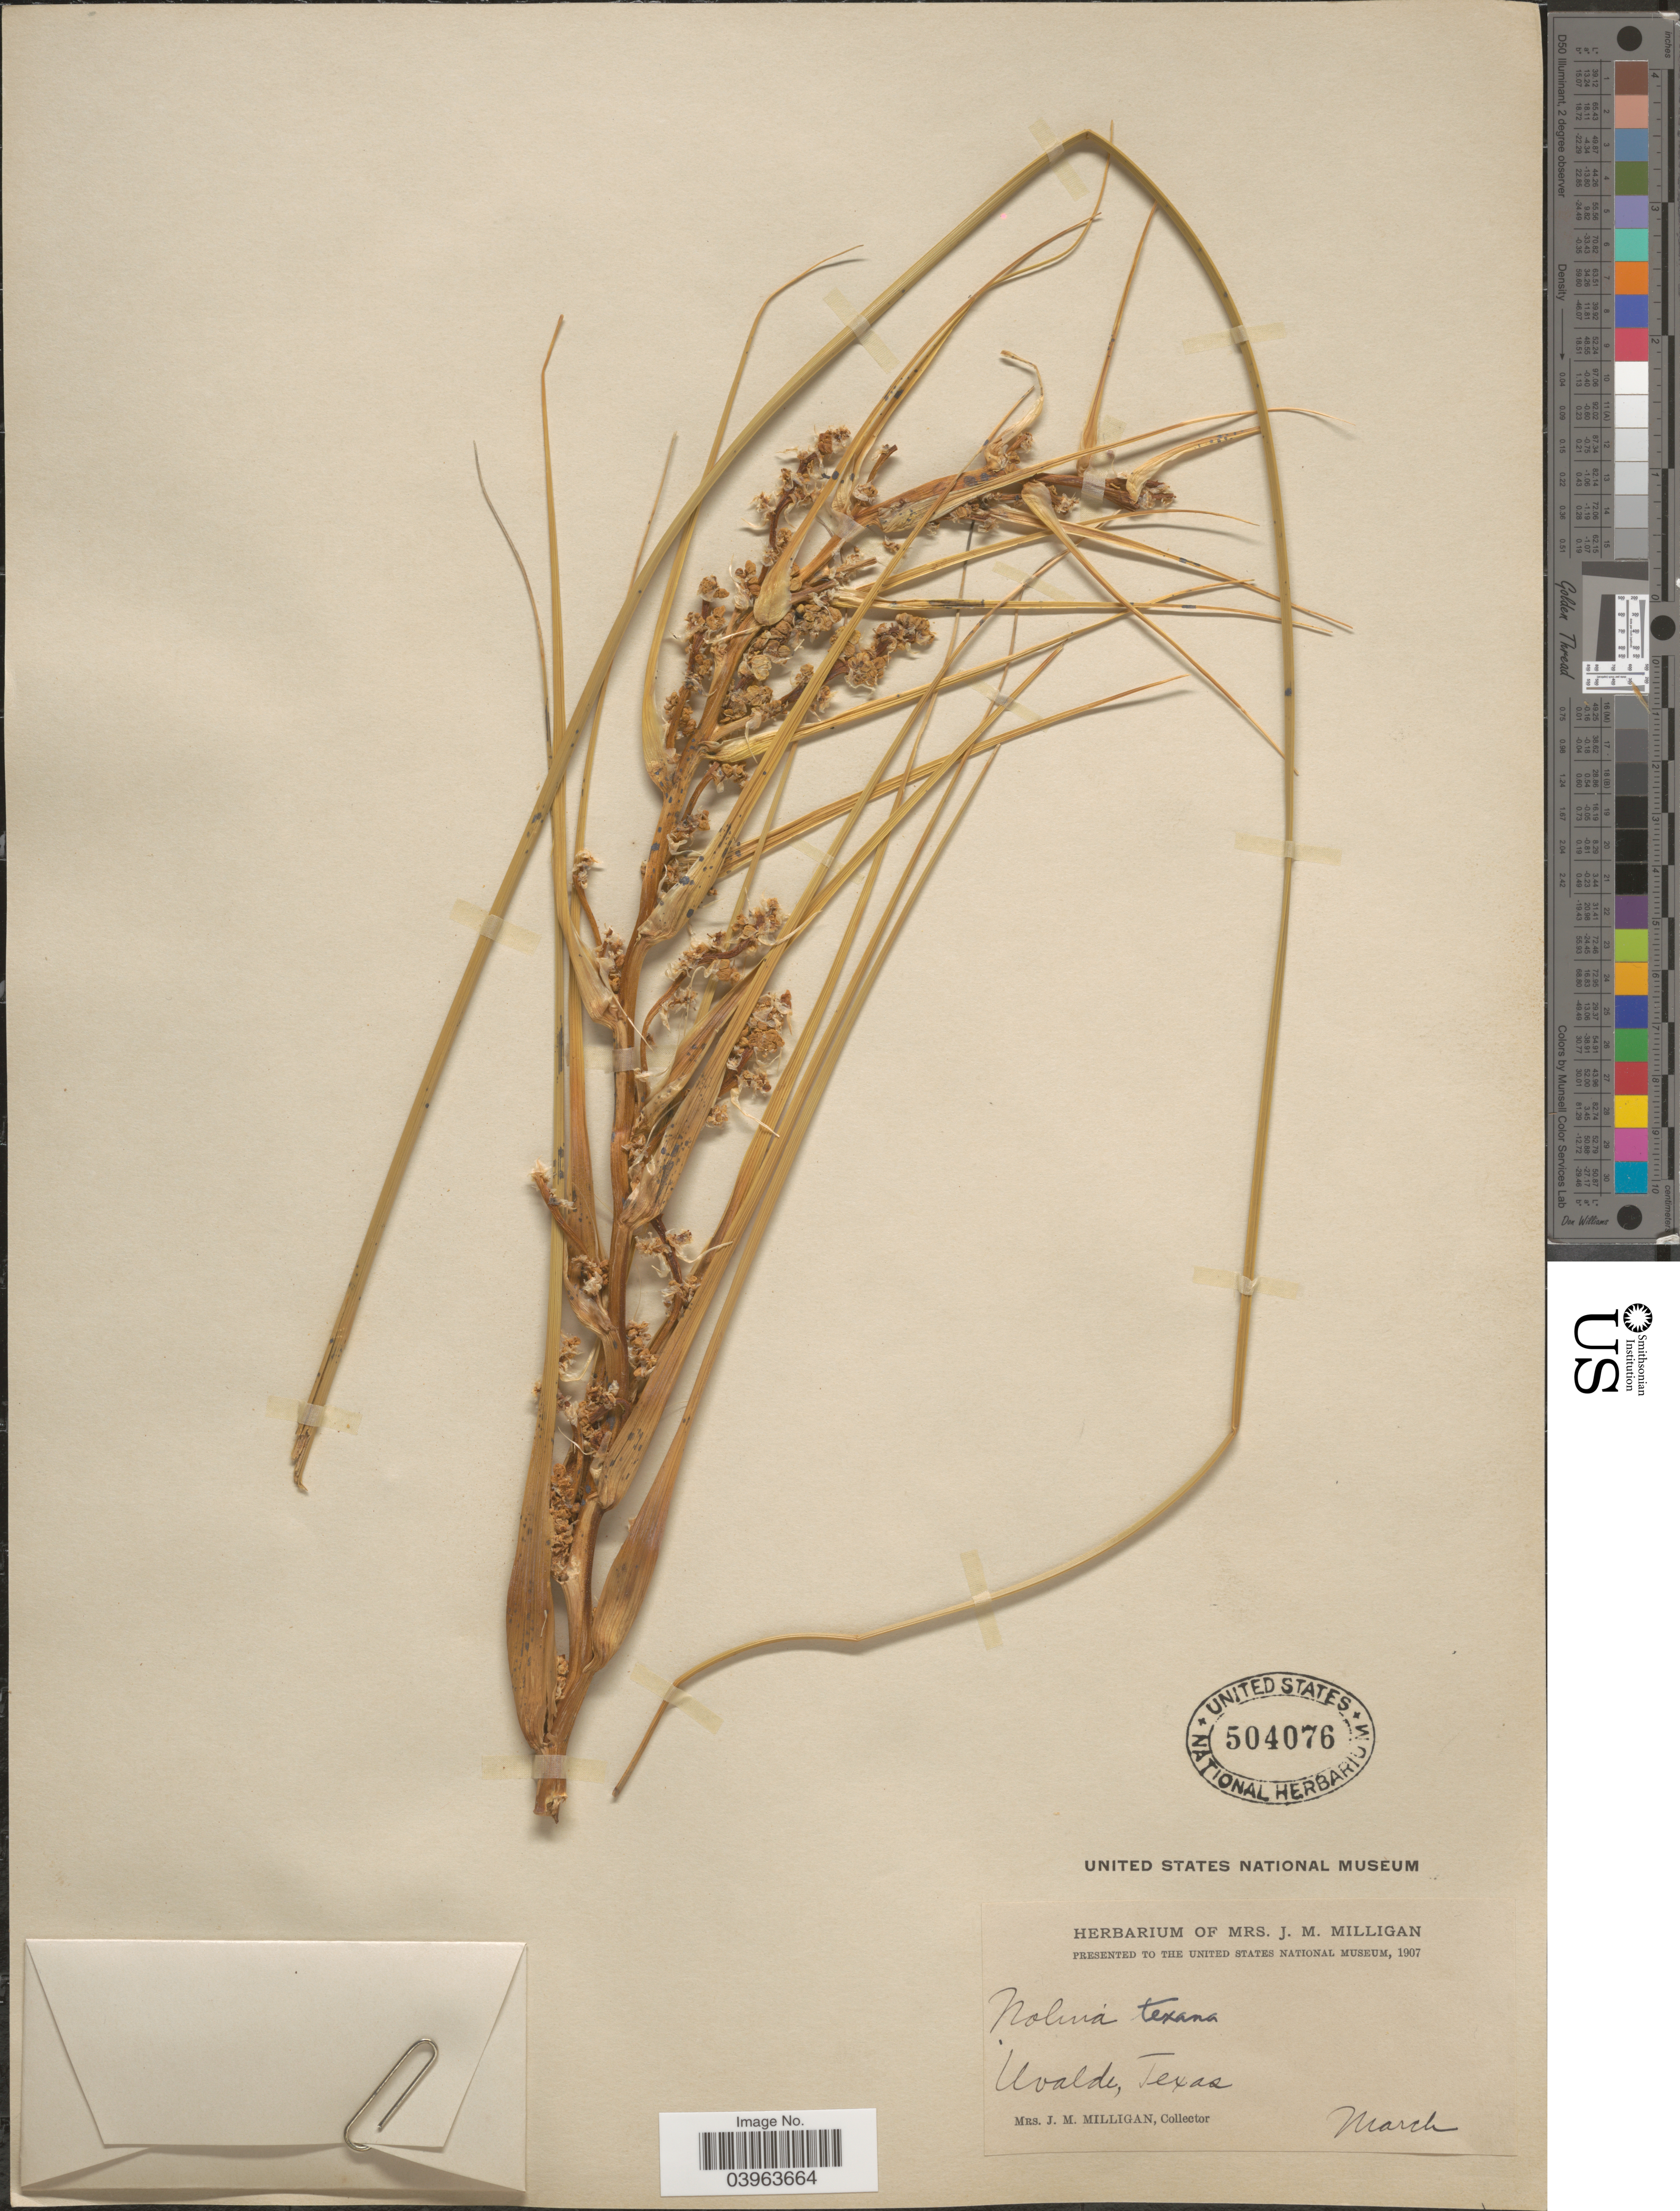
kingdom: Plantae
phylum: Tracheophyta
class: Liliopsida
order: Asparagales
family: Asparagaceae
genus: Nolina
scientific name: Nolina texana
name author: S. Watson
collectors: J. Milligan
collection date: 1907-03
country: United States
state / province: Texas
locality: Uvalde.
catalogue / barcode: US 504076